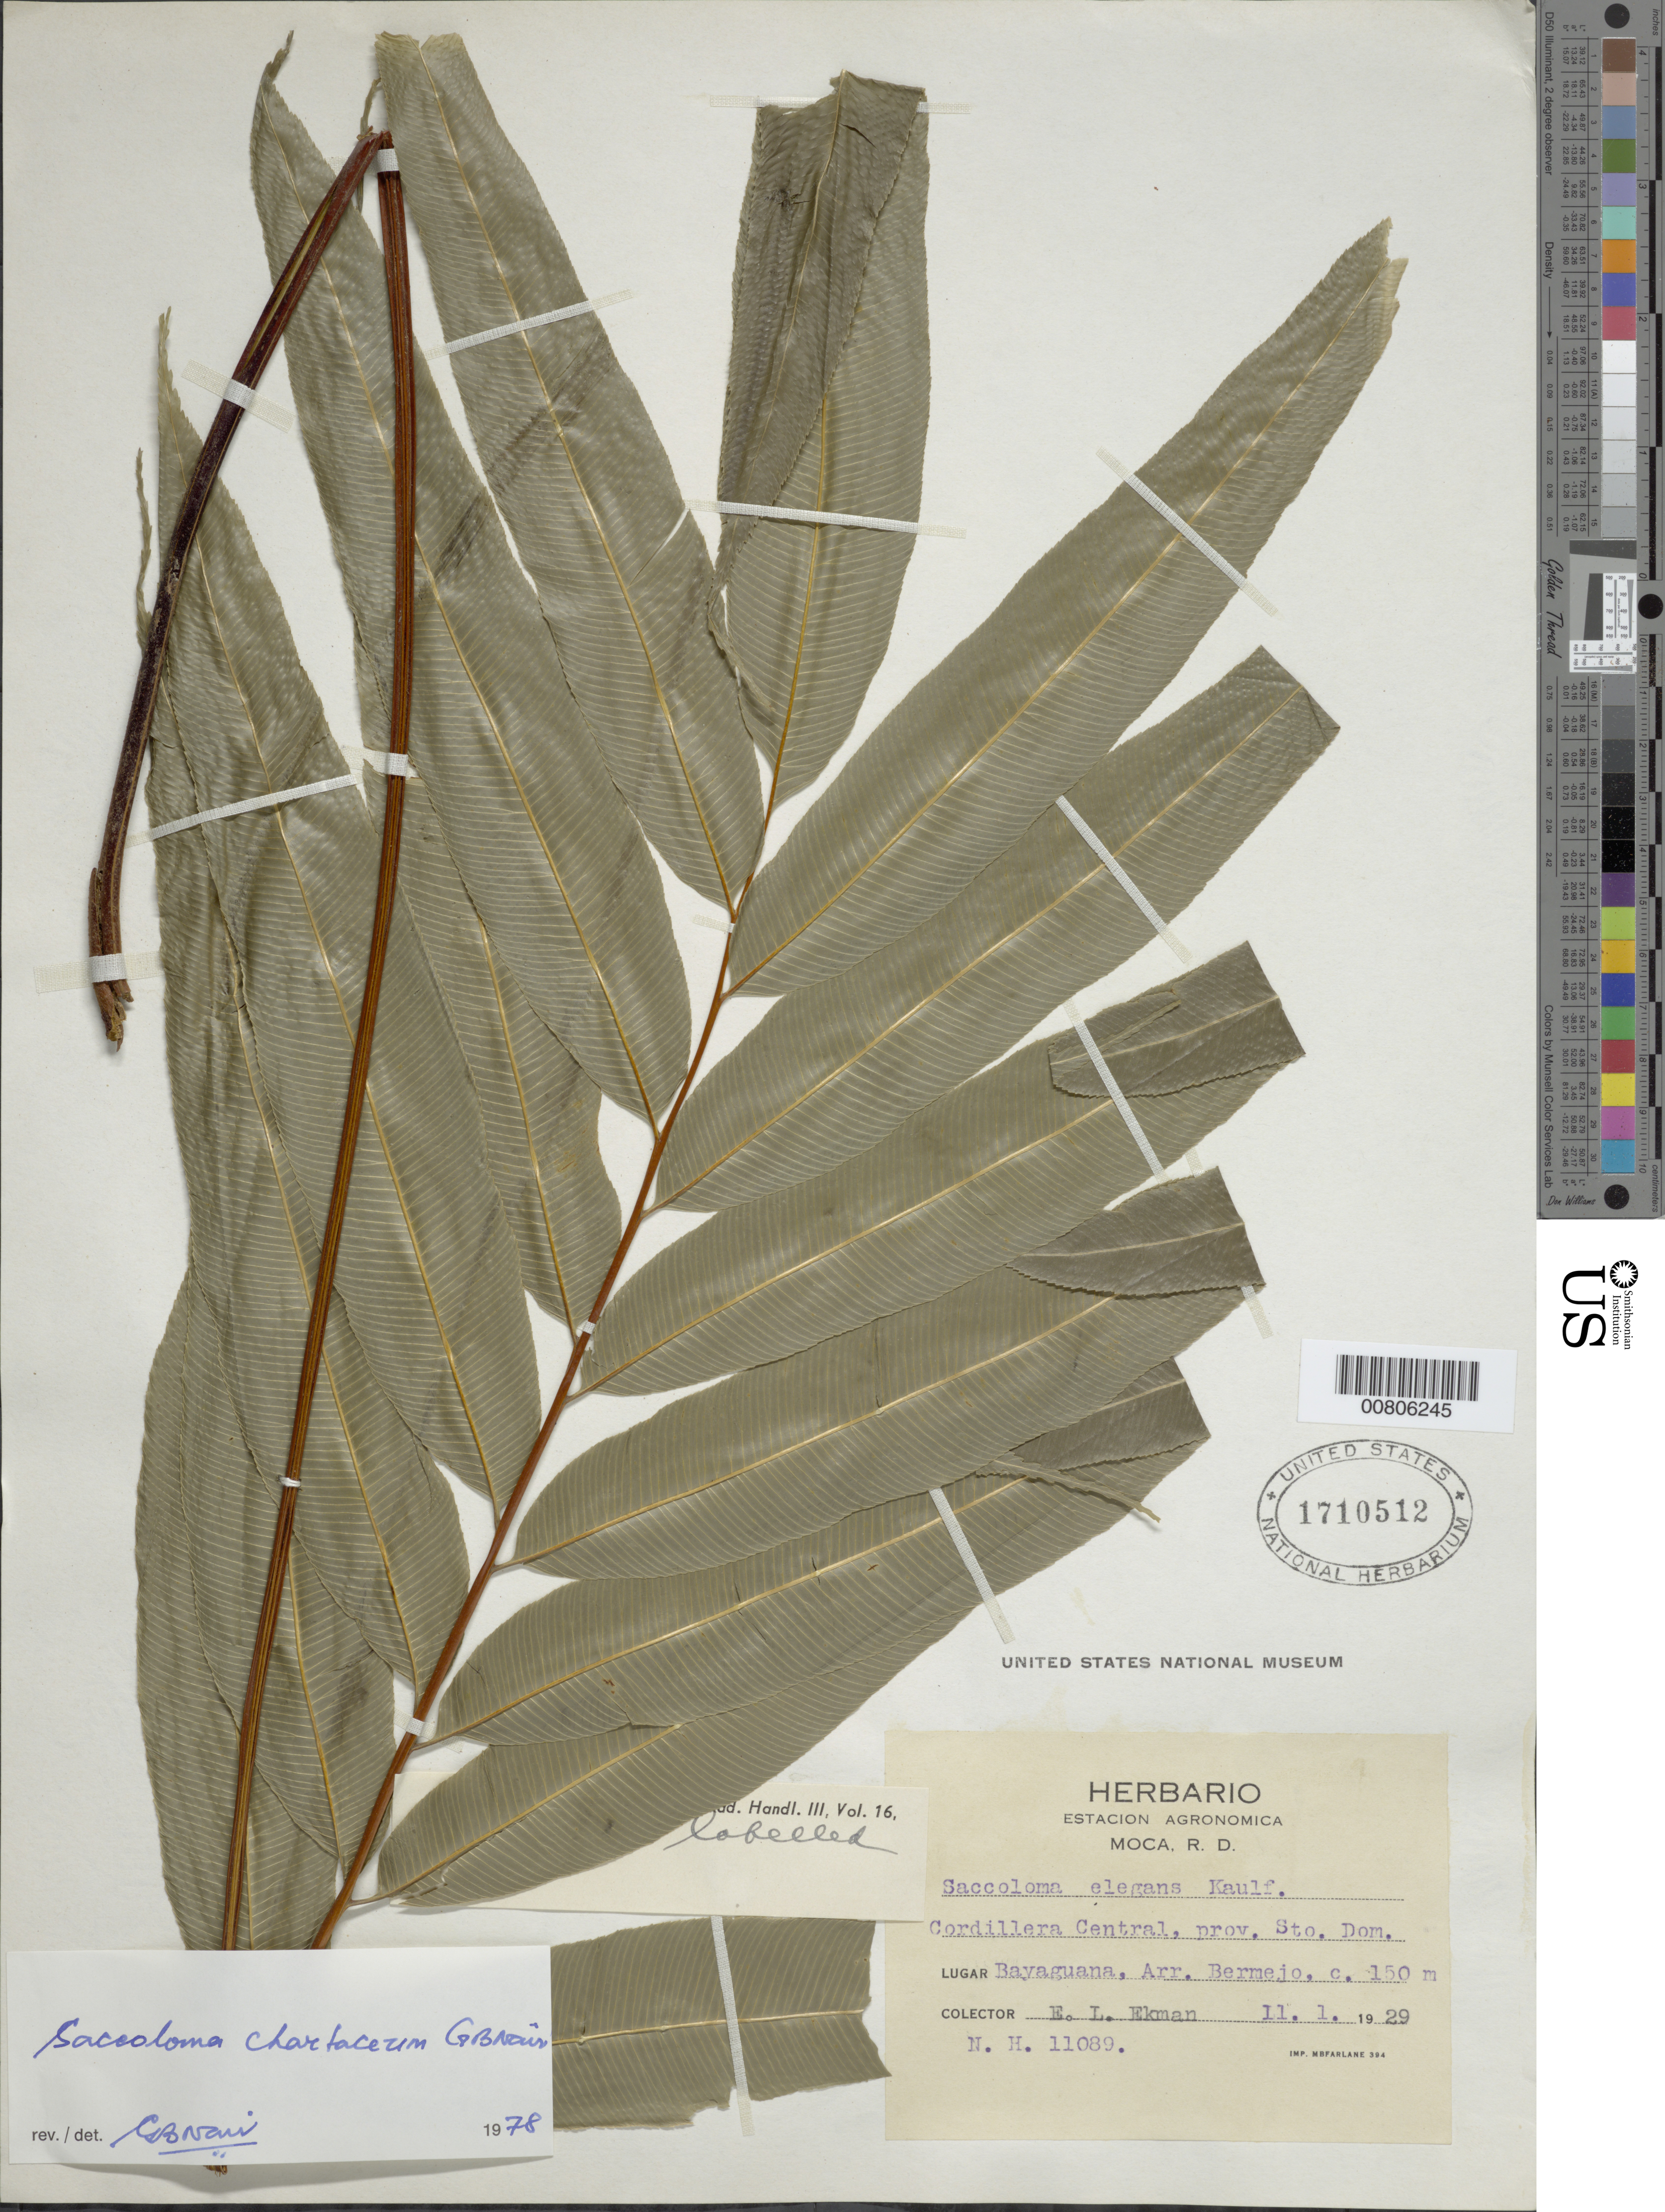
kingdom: Plantae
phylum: Tracheophyta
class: Polypodiopsida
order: Polypodiales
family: Saccolomataceae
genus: Saccoloma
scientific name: Saccoloma elegans subsp. chartaceum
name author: Cremers & K.U. Kramer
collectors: E. L. Ekman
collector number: H 11089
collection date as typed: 11 Jan 1929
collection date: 1929-01-11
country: Dominican Republic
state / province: Baoruco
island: Hispaniola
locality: Prov. Santo Domingo, Cordillera Central, Bayaguana, arr. Bermejo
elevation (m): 150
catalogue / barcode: US 1710512